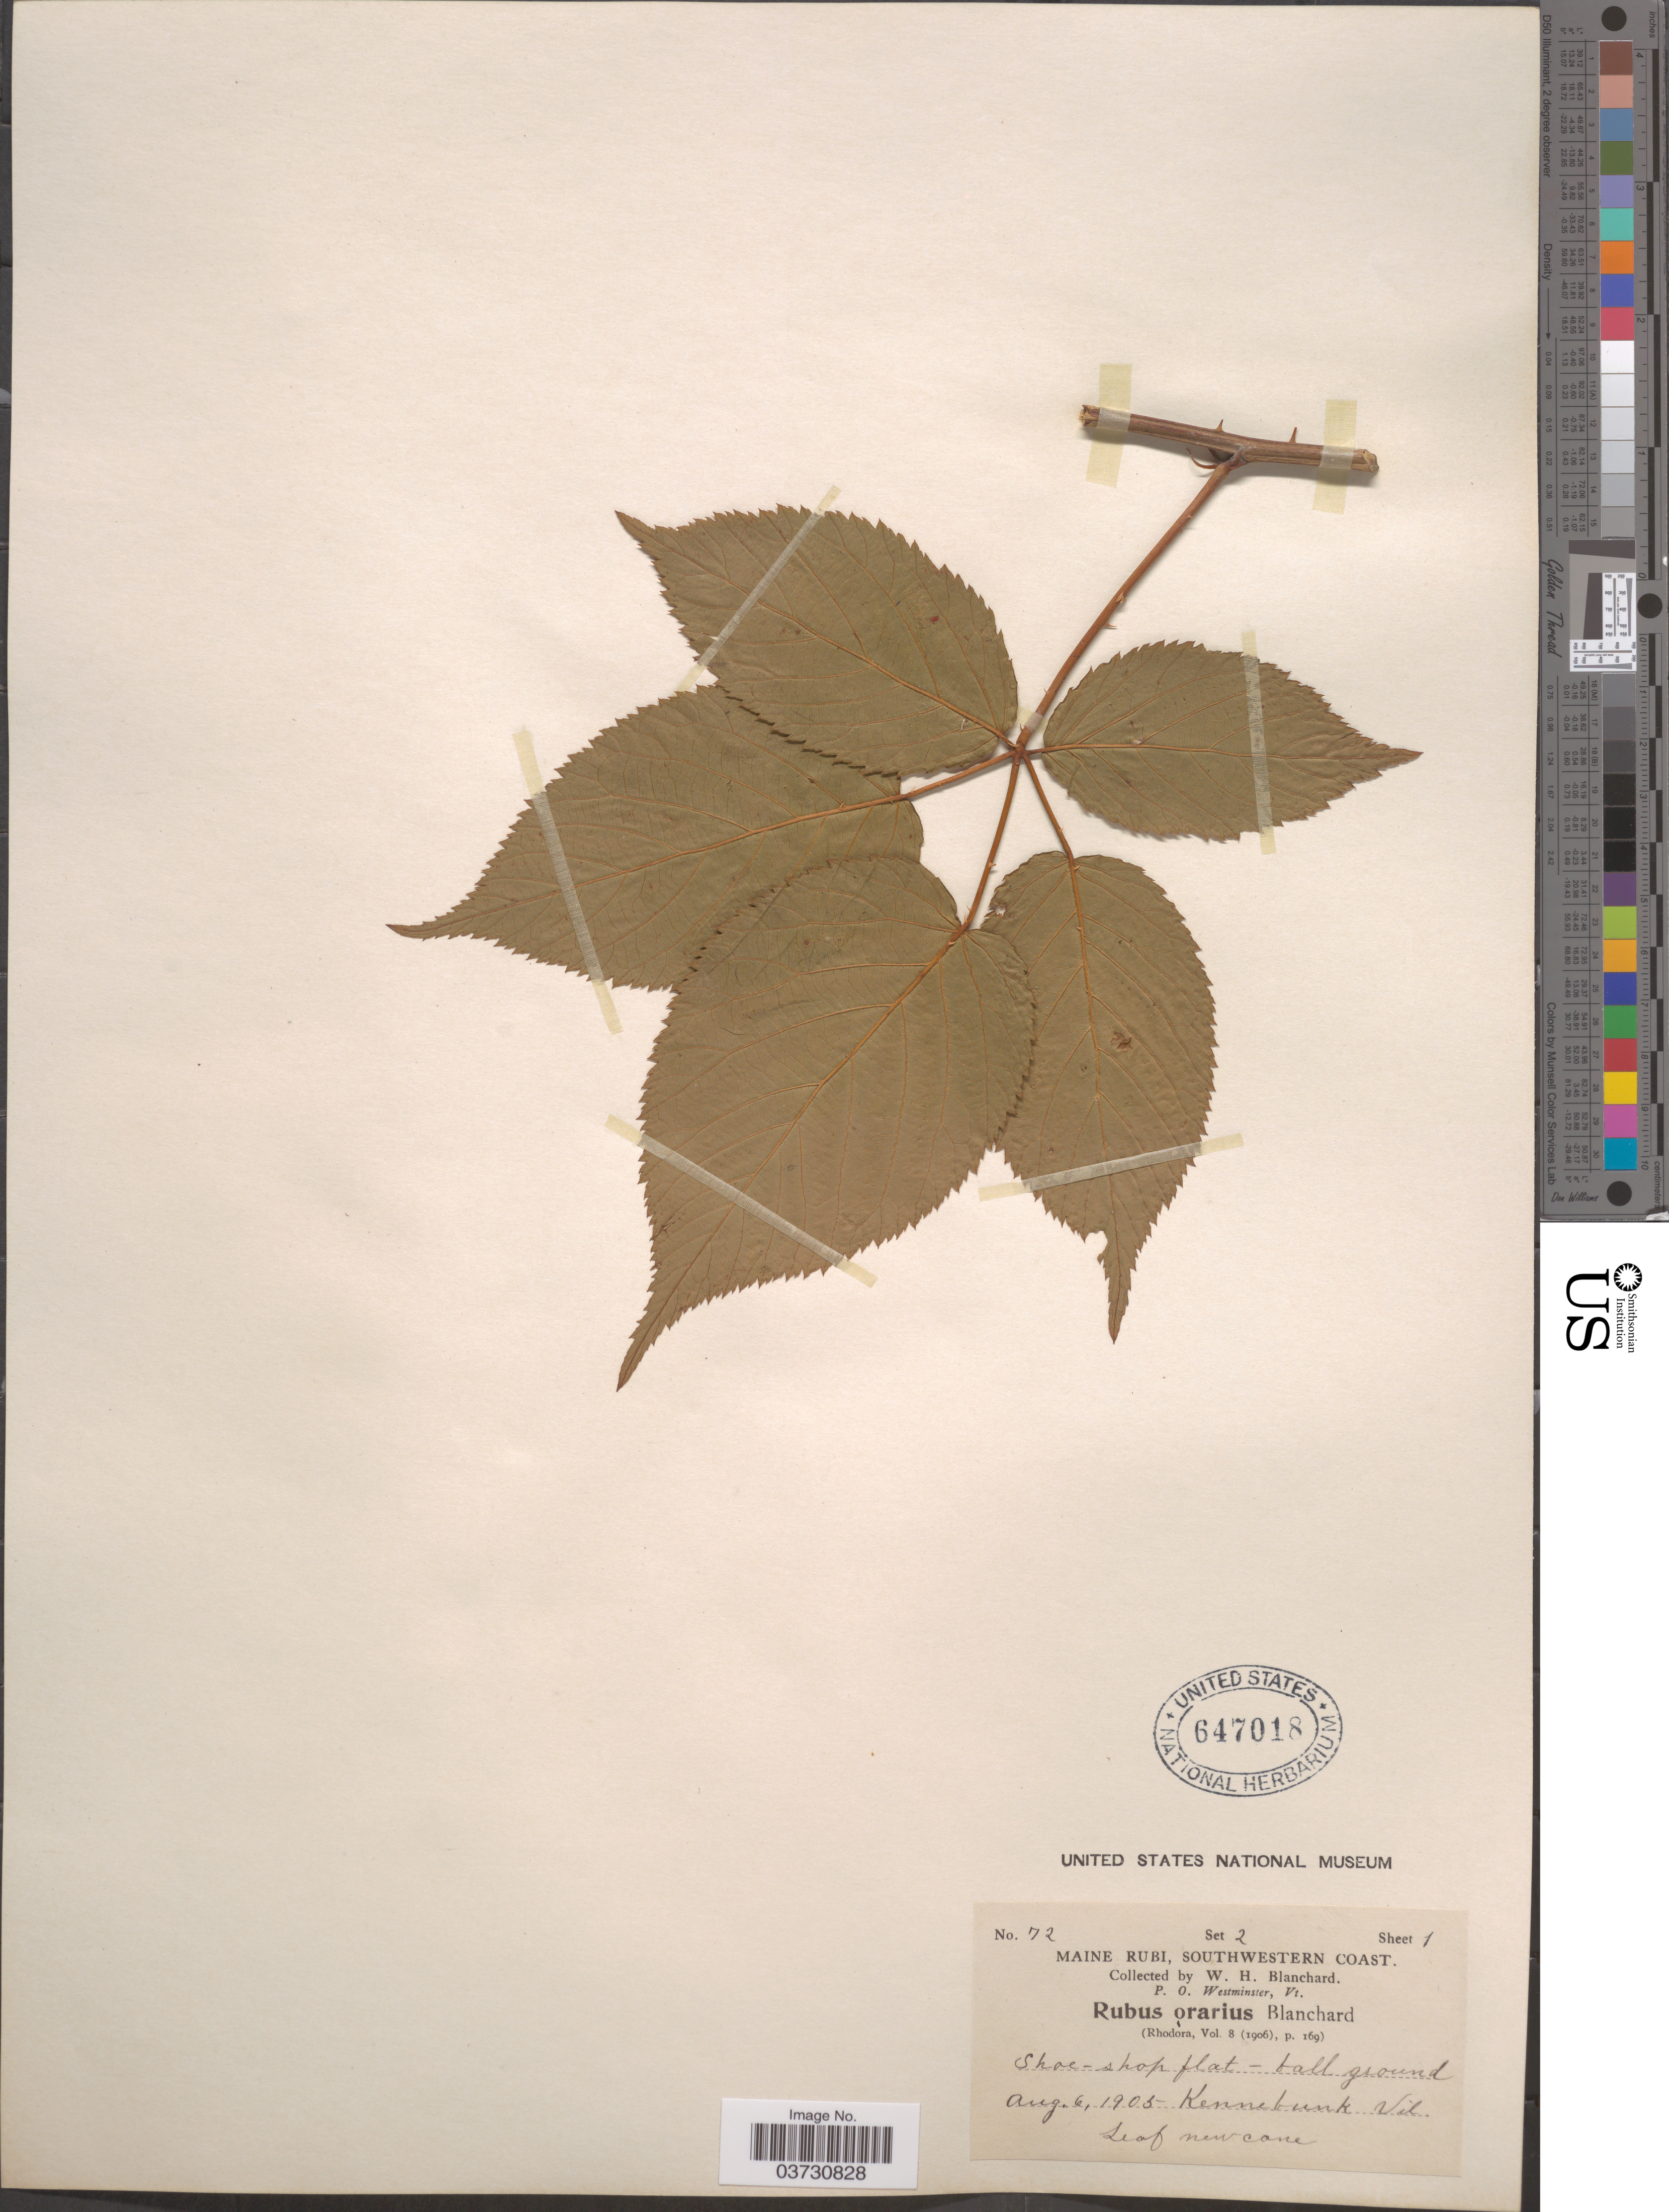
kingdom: Plantae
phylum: Tracheophyta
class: Magnoliopsida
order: Rosales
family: Rosaceae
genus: Rubus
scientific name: Rubus pergratus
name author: Blanch.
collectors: W. H. Blanchard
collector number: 72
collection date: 1905-08-06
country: United States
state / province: Maine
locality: Maine Rubi, Southwestern Coast. Kennebunk Vil.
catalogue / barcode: US 647018